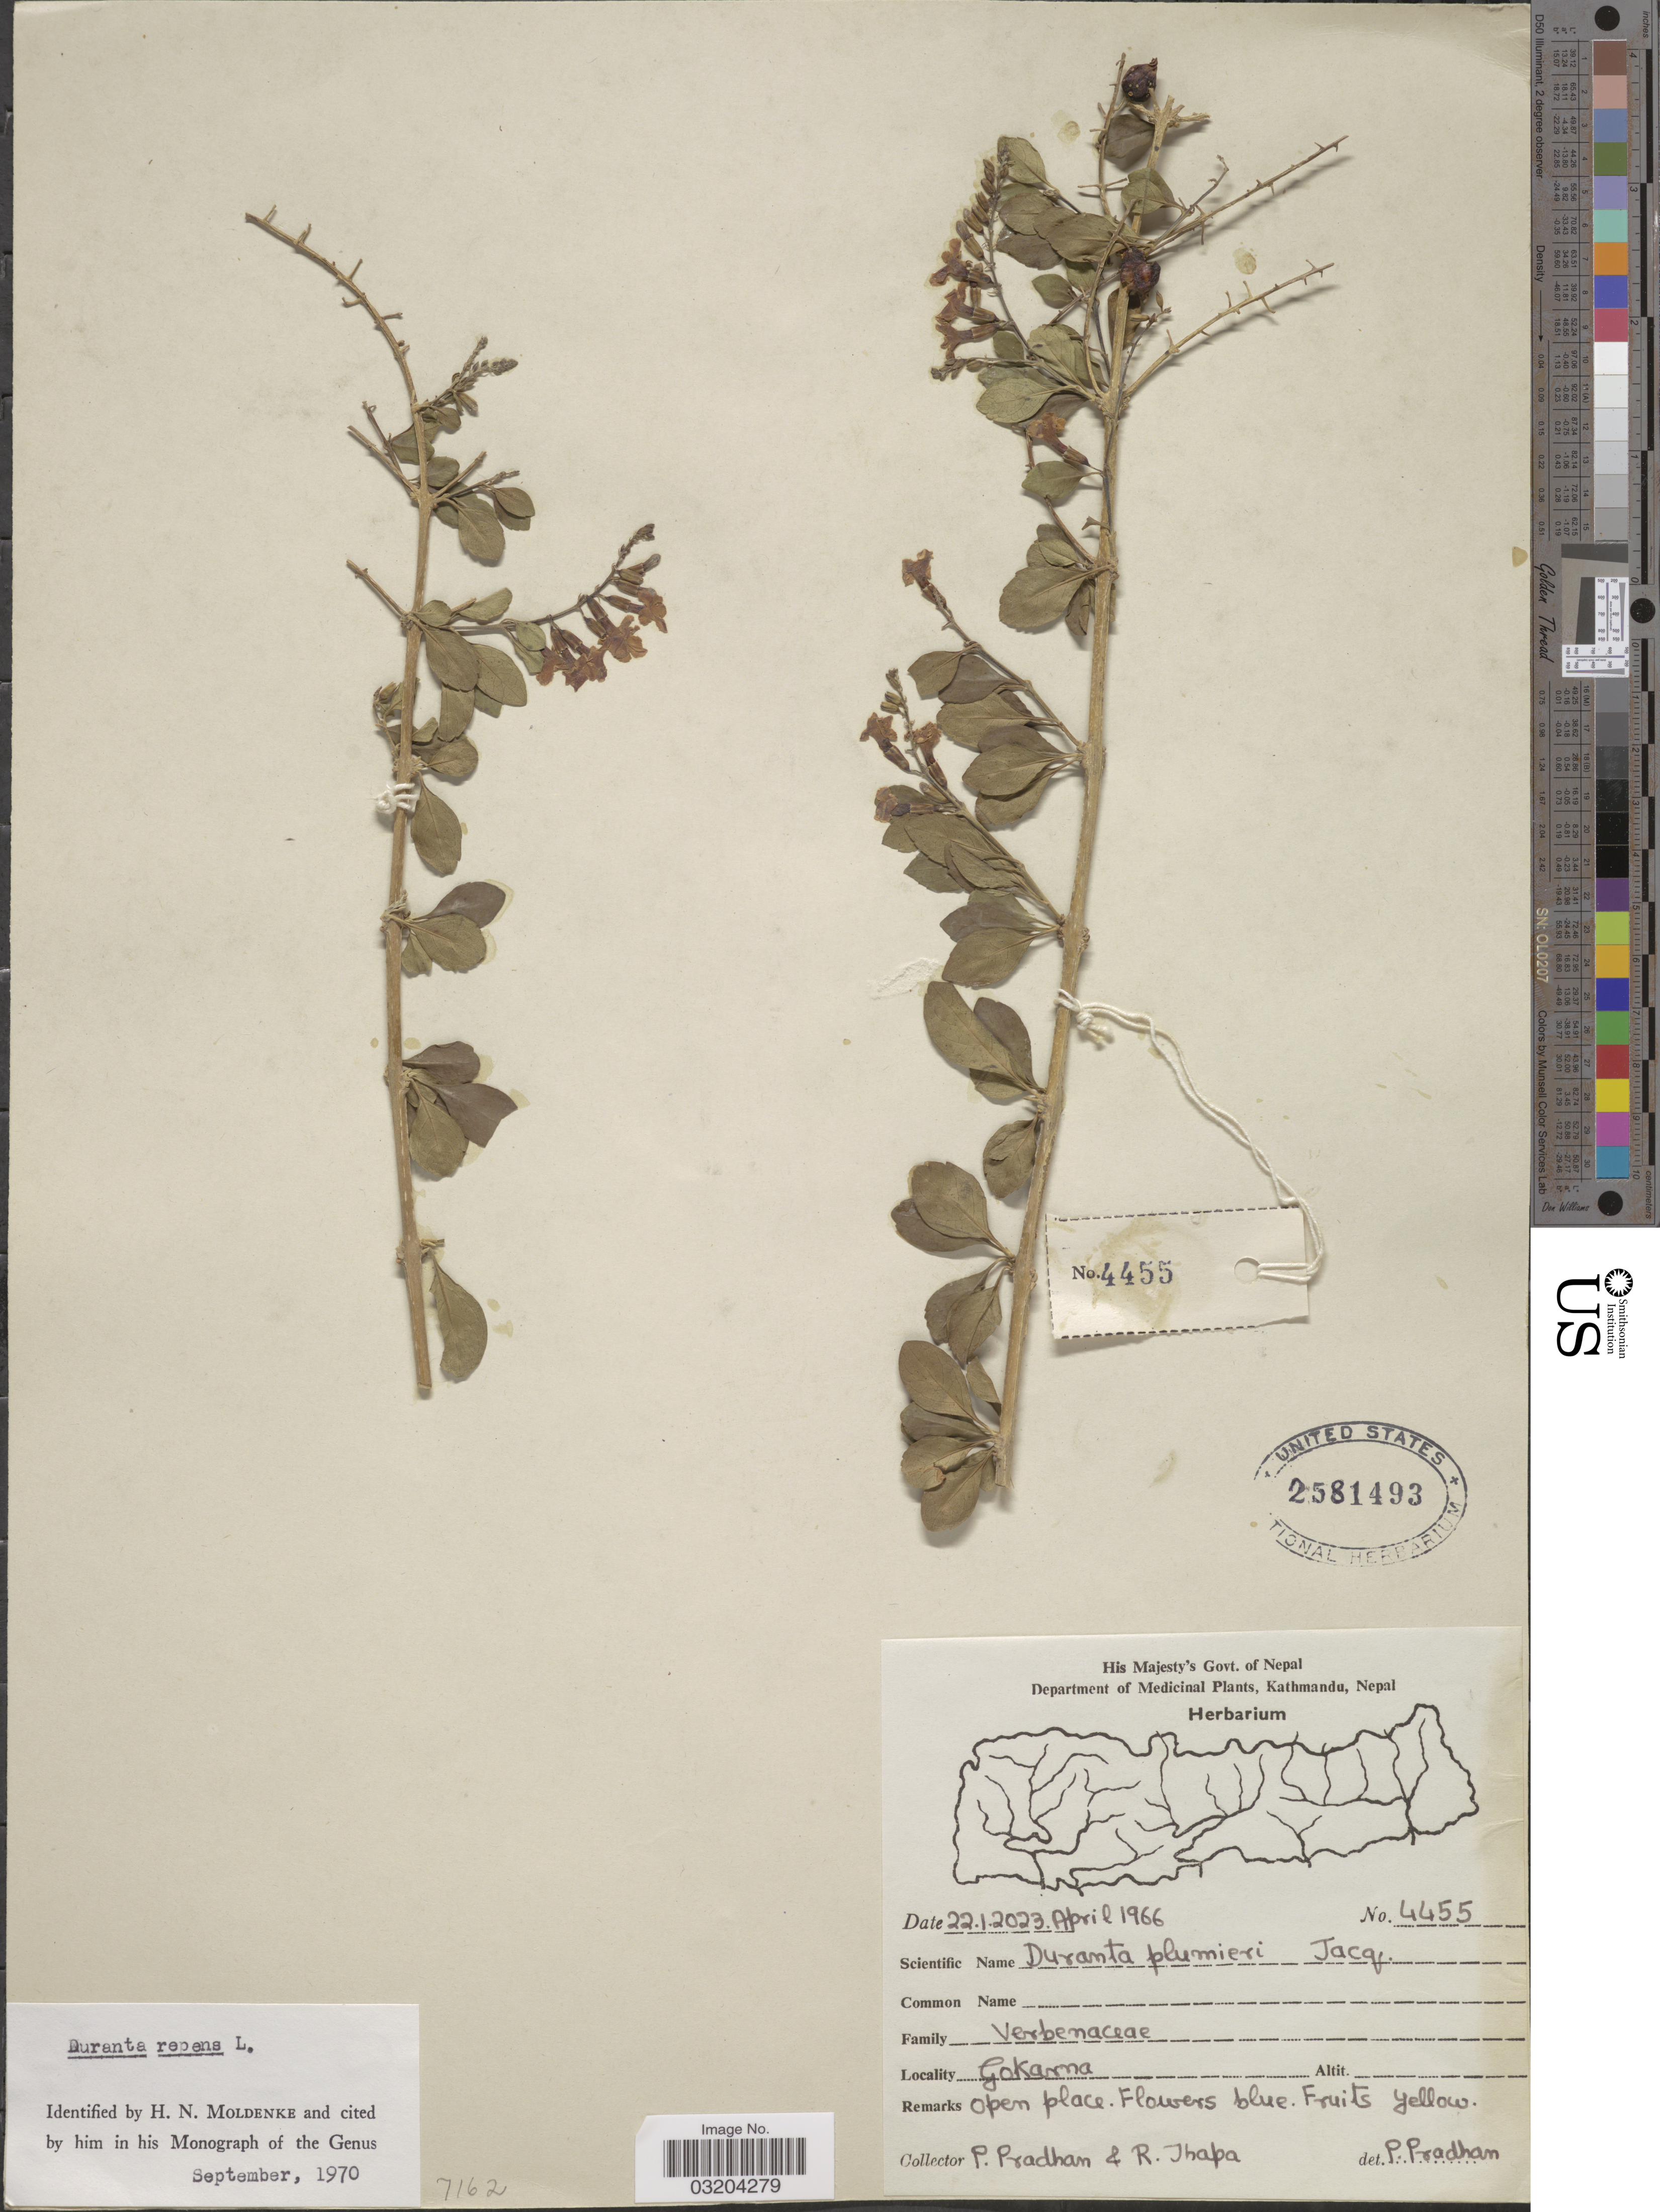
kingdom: Plantae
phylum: Tracheophyta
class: Magnoliopsida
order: Lamiales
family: Verbenaceae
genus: Duranta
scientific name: Duranta erecta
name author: L.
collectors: P. Pradhan & R. Thapa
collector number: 4455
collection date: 1966-04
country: Nepal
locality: Gokarna.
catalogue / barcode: US 2581493